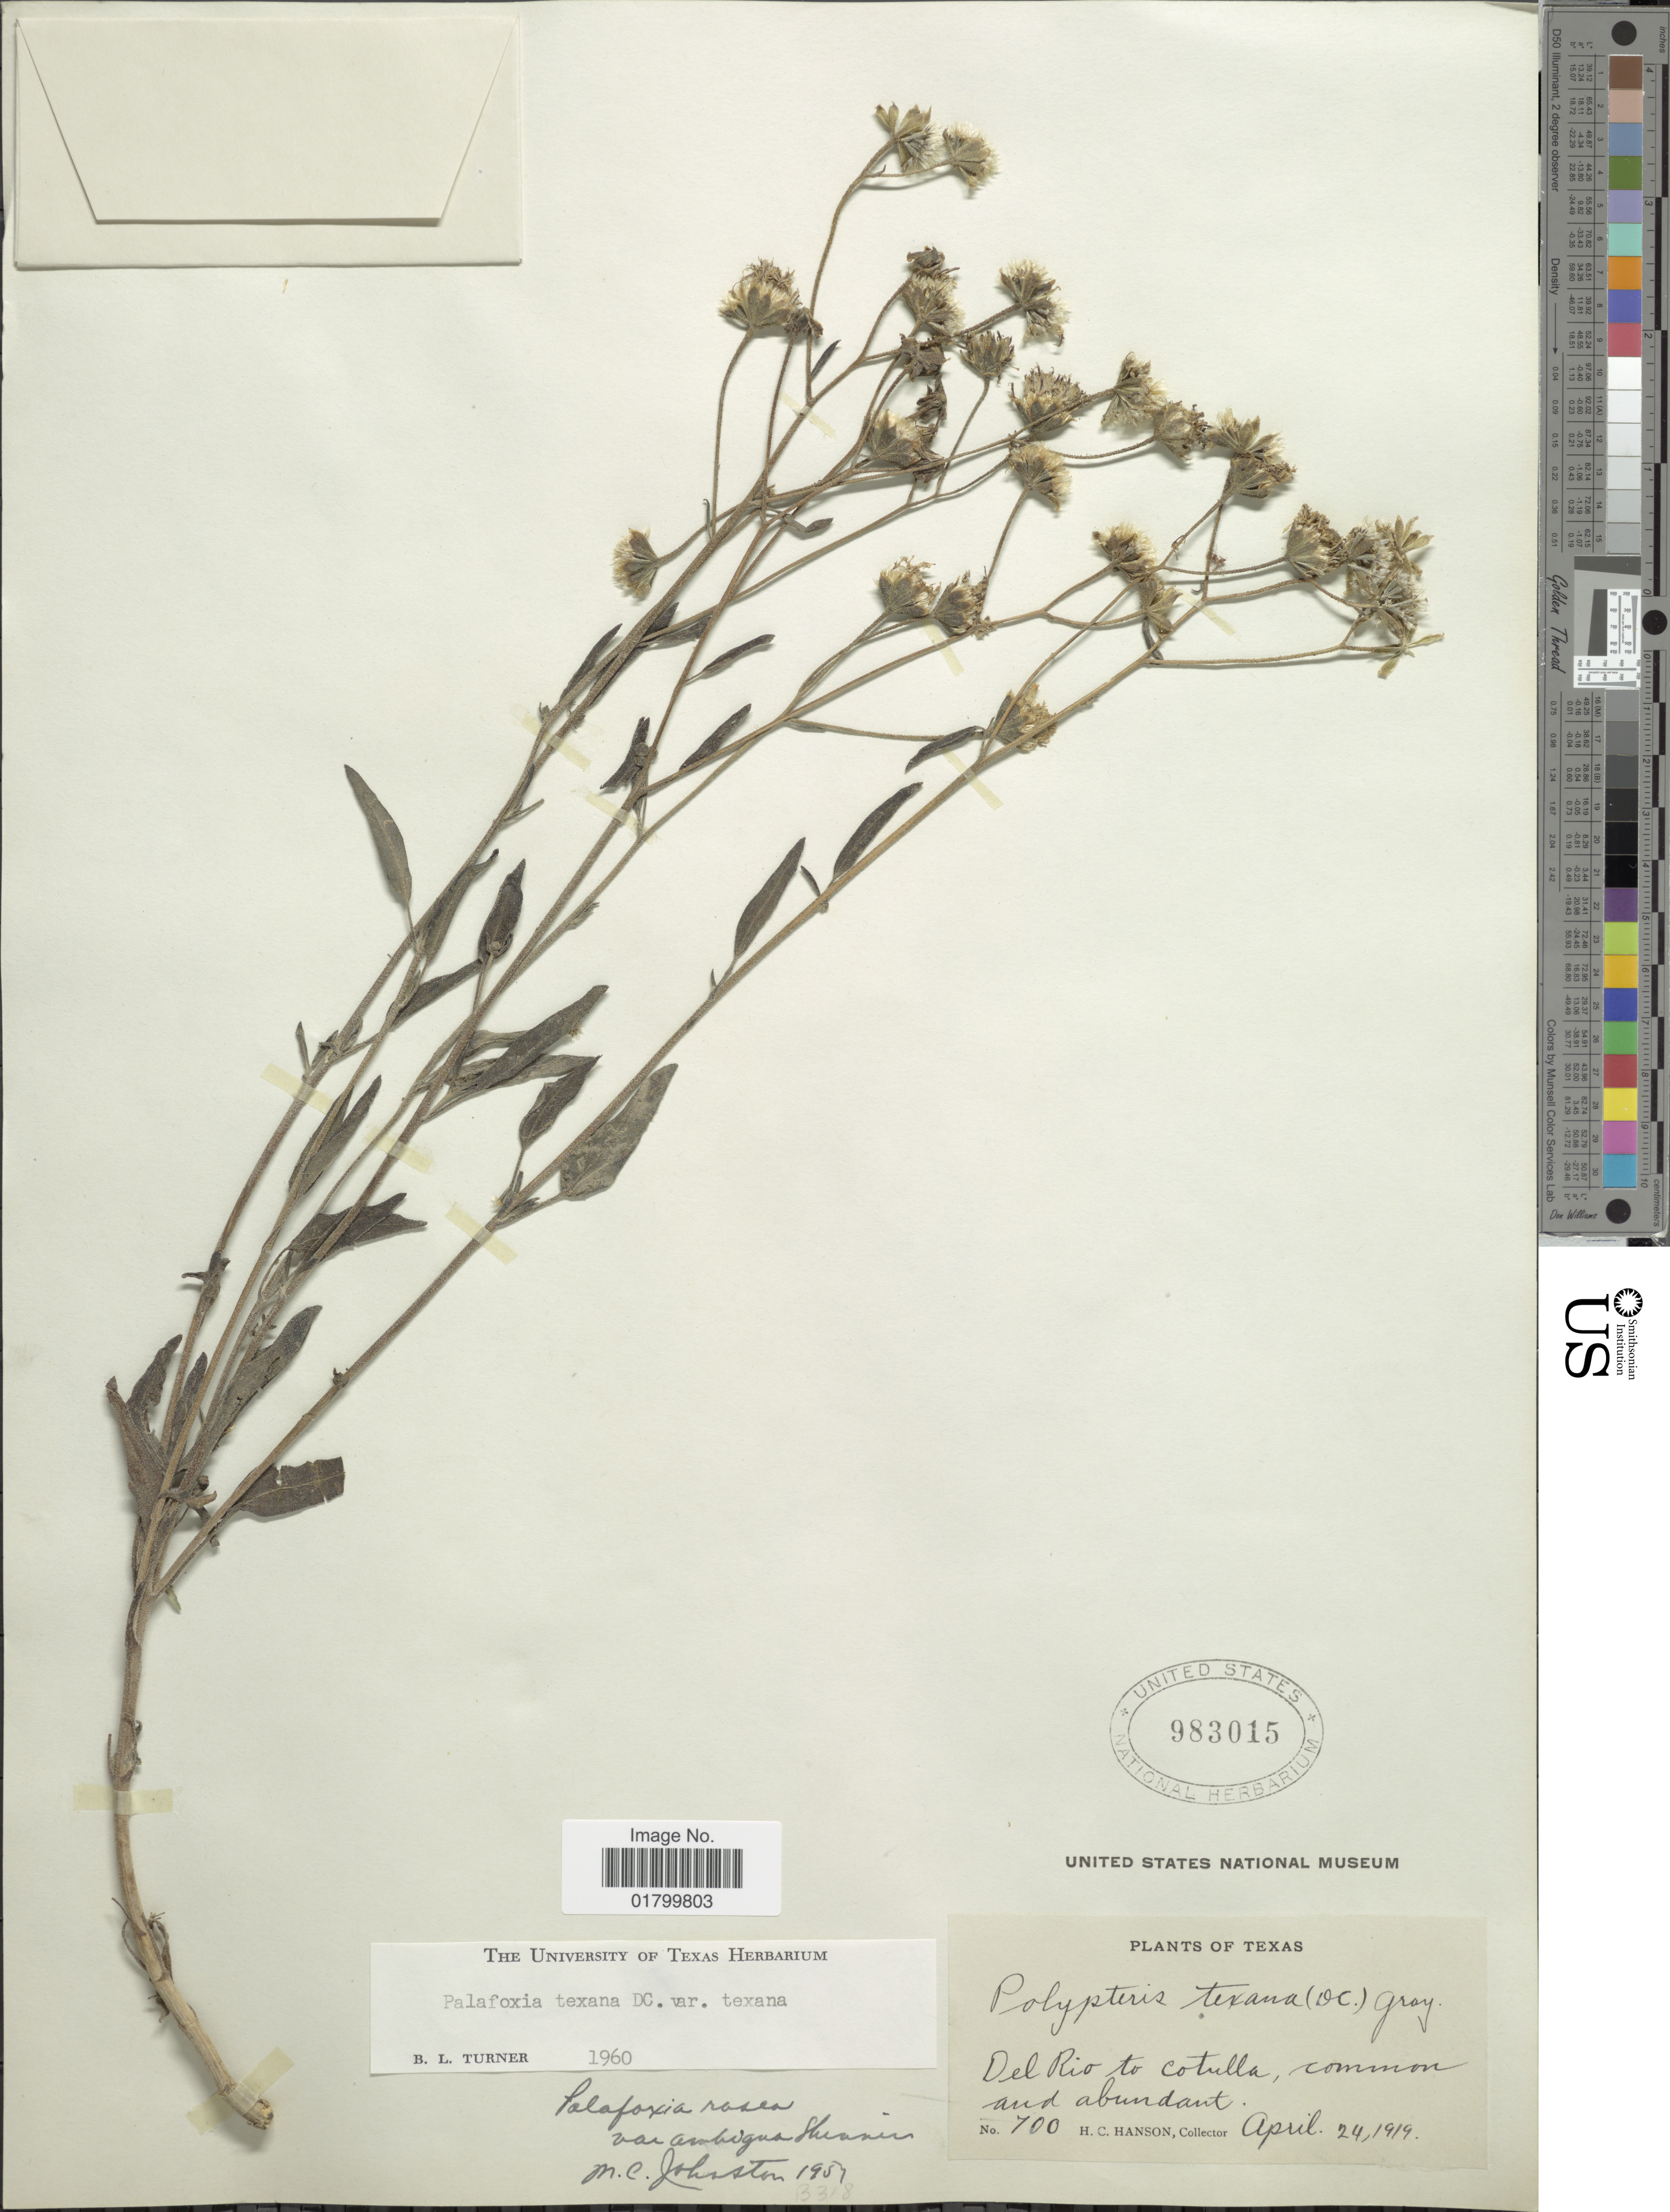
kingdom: Plantae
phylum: Tracheophyta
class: Magnoliopsida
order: Asterales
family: Asteraceae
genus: Palafoxia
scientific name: Palafoxia texana var. texana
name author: DC.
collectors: H. Hanson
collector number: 700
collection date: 1919-04-24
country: United States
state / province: Texas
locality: Del Rio to Cotulla, common and abundant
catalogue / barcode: US 983015